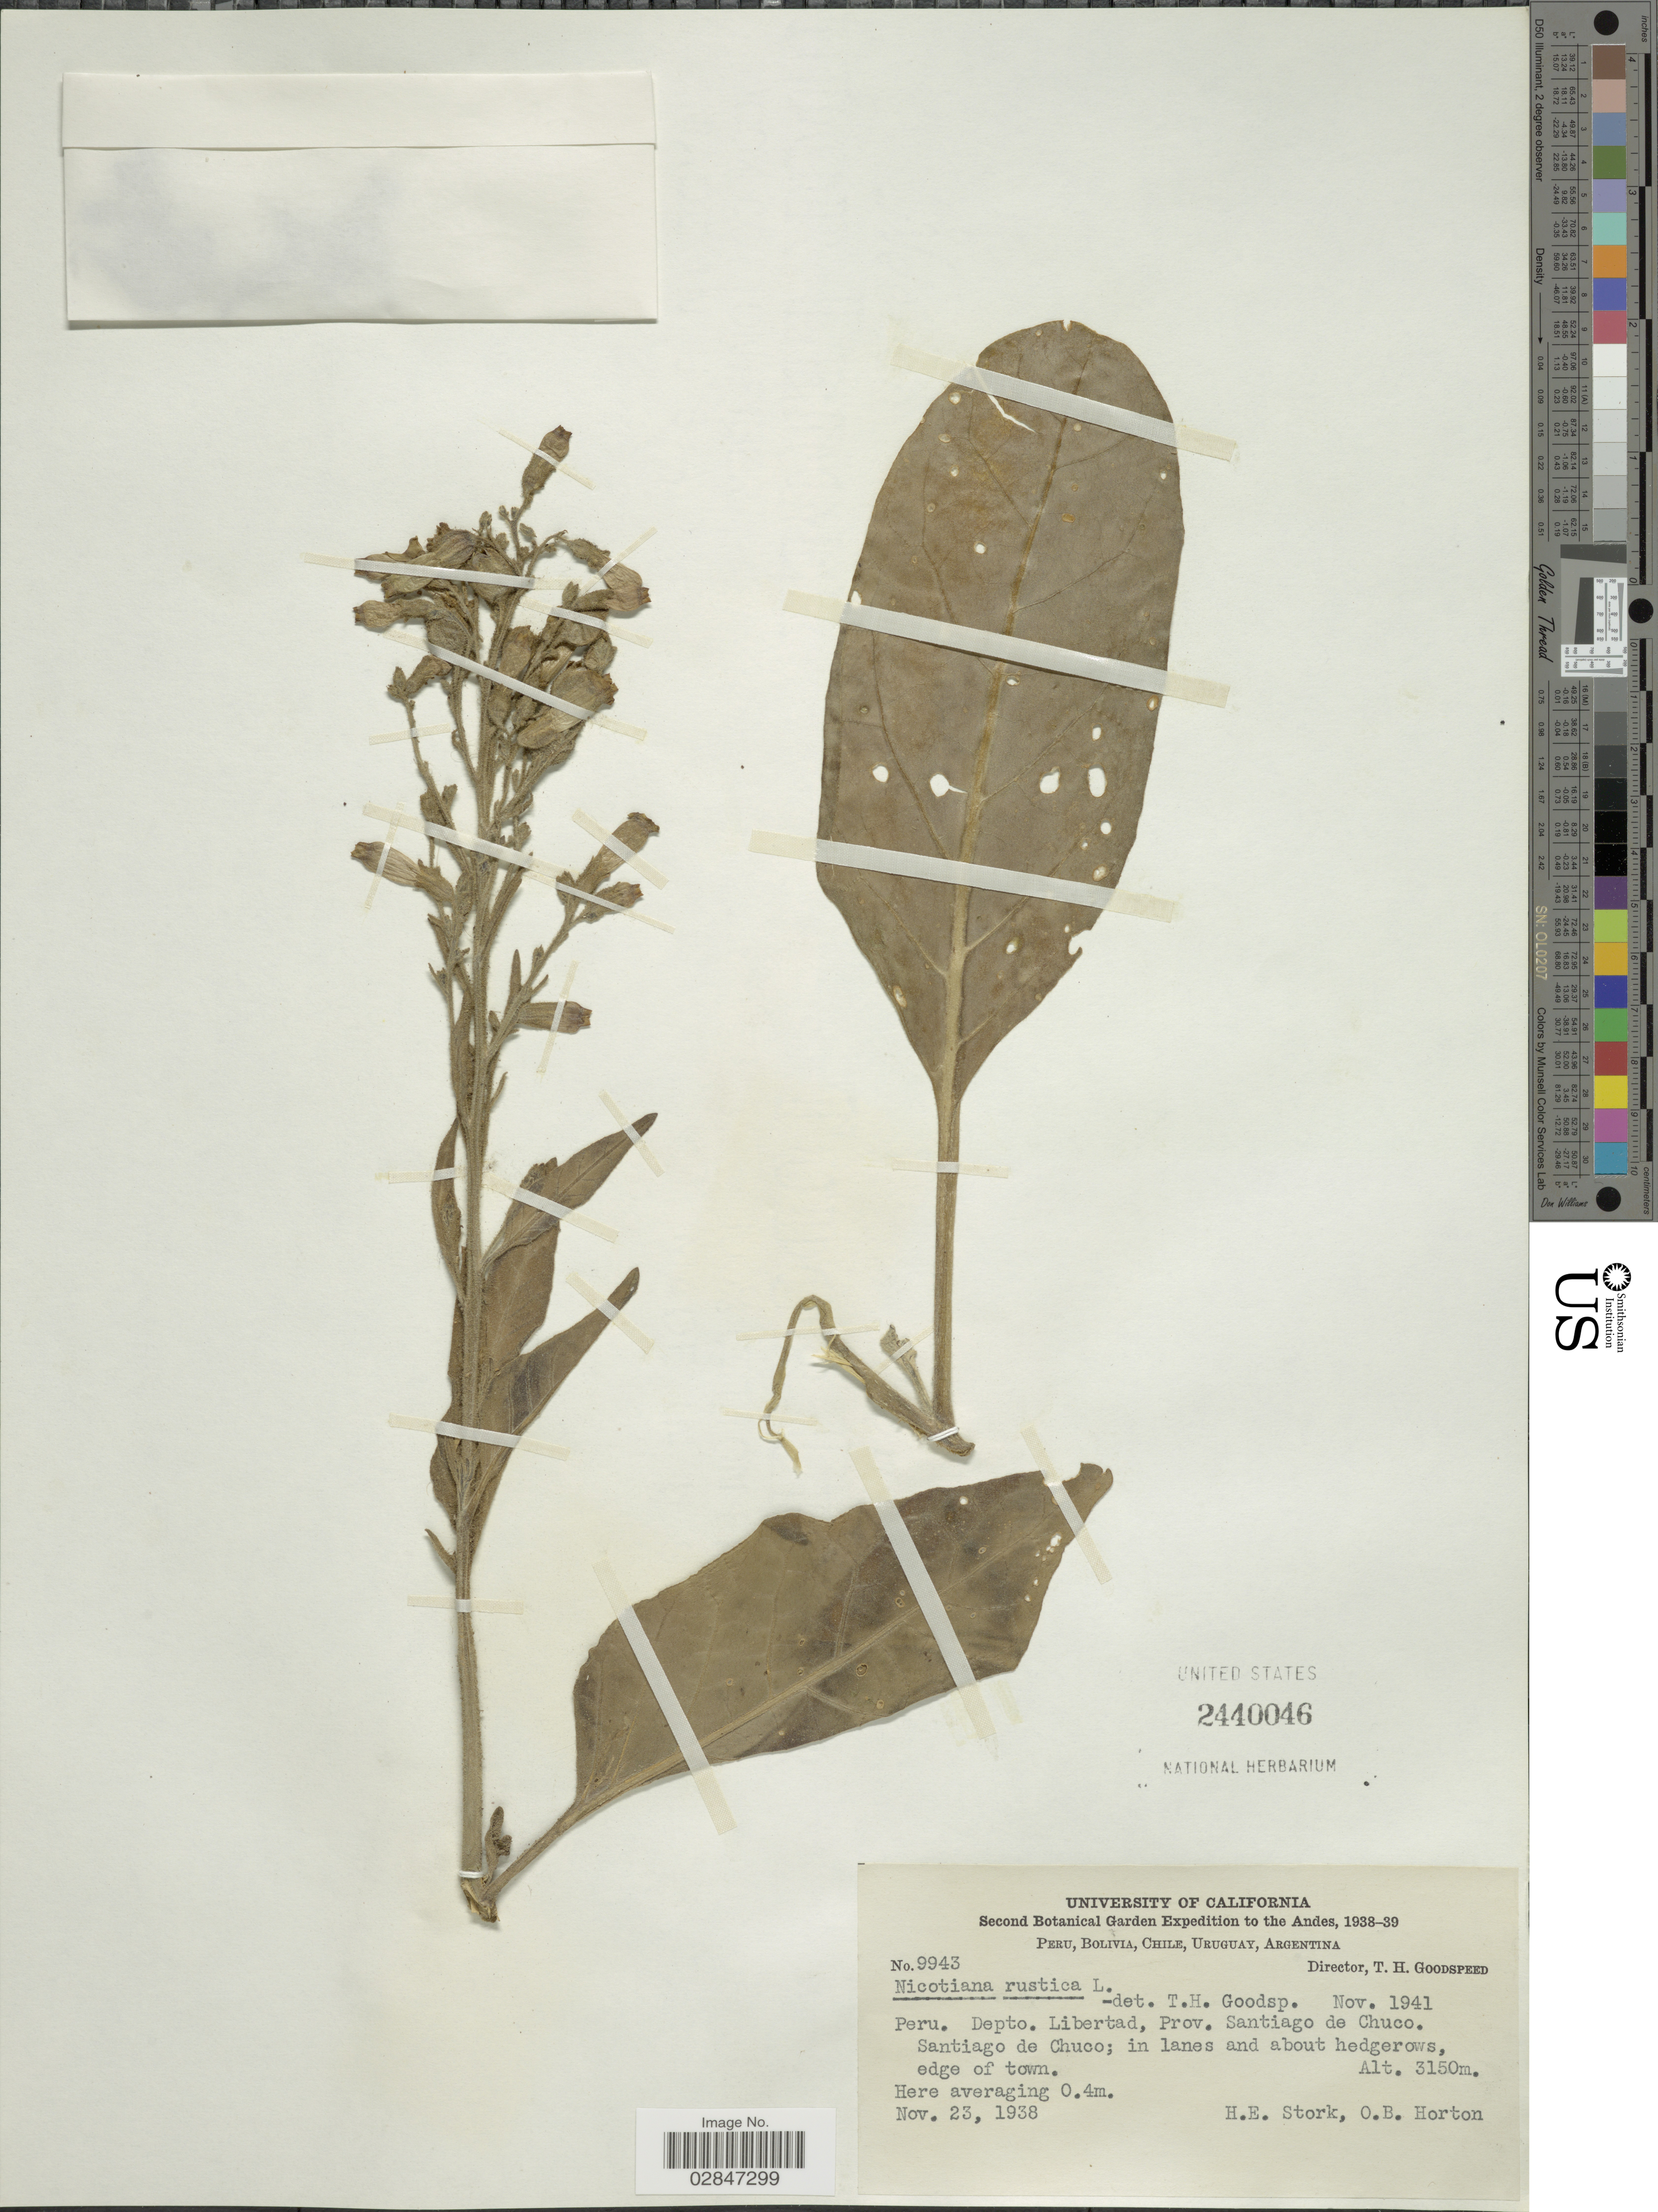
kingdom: Plantae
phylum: Tracheophyta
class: Magnoliopsida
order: Solanales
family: Solanaceae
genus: Nicotiana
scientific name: Nicotiana rustica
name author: L.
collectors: H. E. Stork & O. B. Horton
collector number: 9943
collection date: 1938-11-23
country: Peru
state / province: La Libertad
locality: The Andes, Depto. Libertad, Prov. Santiago de Chuco, Santiago de Chuco.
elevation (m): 3150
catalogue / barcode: US 2440046